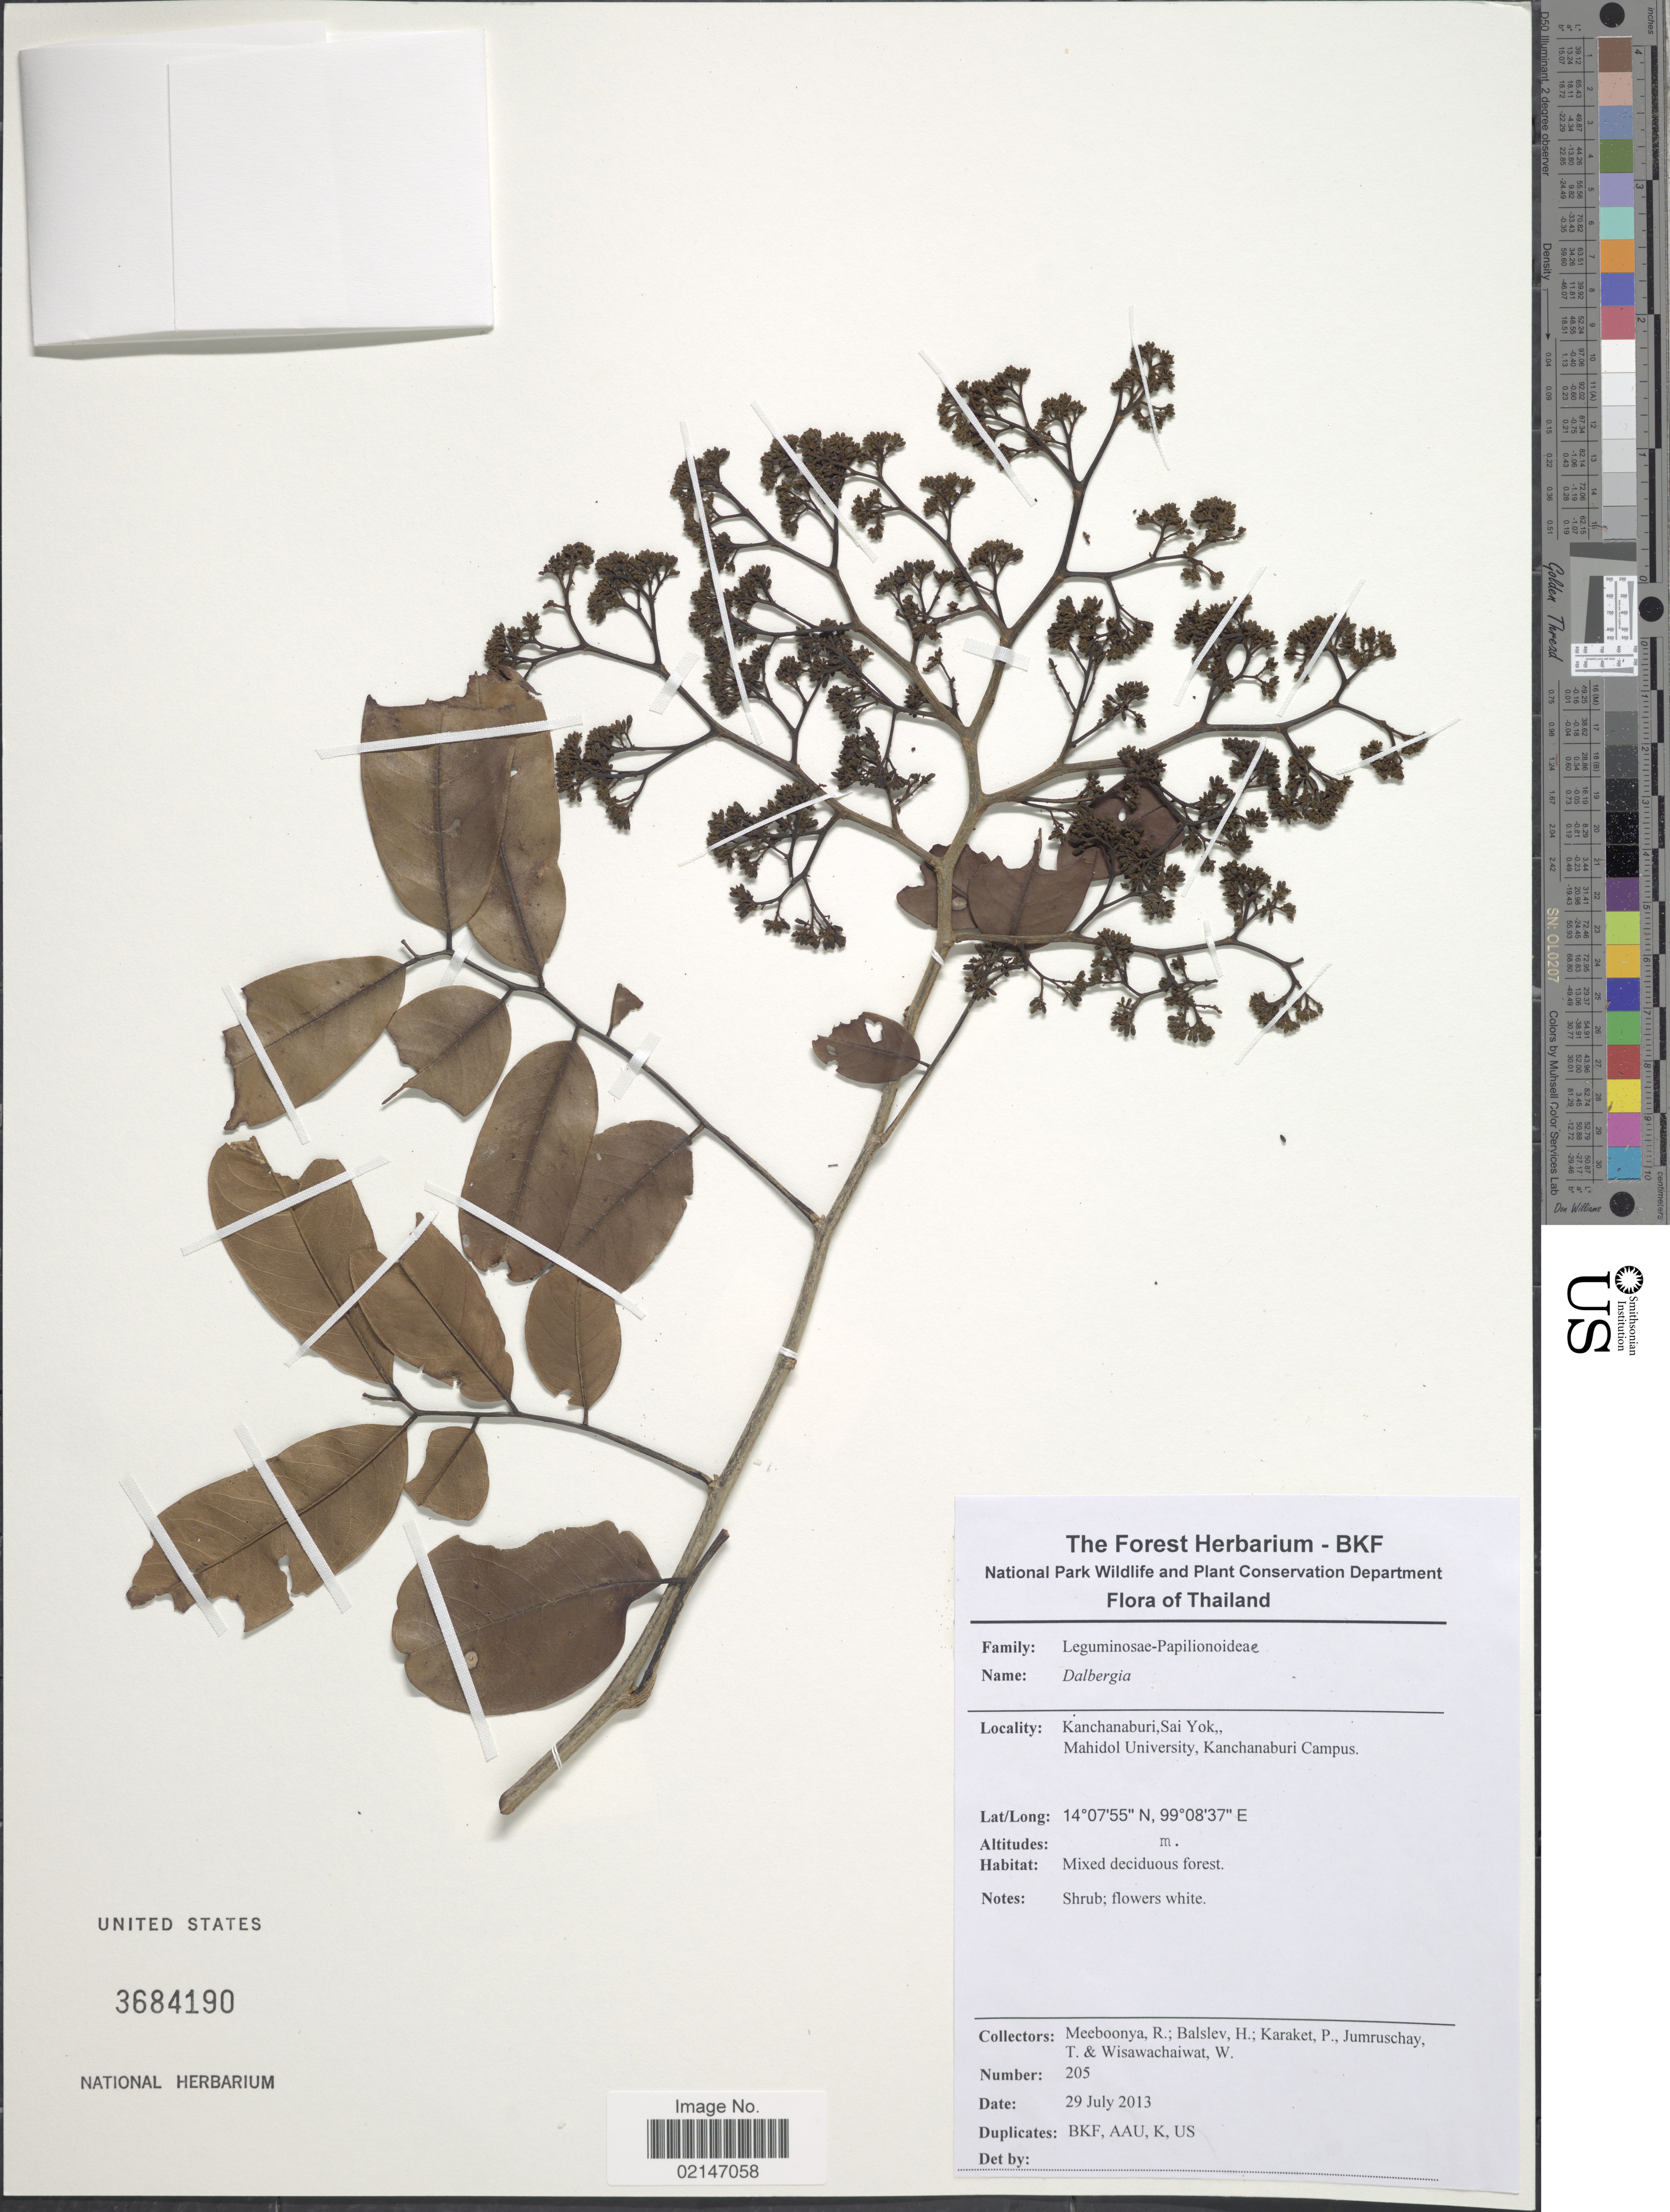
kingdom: Plantae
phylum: Tracheophyta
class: Magnoliopsida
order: Fabales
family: Fabaceae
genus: Dalbergia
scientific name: Dalbergia sp.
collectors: R. Meeboonya, H. Balslev, P. Karaket, T. Jumruschay & W. Wisawachaiwat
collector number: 205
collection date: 2013-07-29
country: Thailand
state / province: Kanchanaburi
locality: Sai Yok, Mahidol University, Kanchanaburi Campus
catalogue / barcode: US 3684190